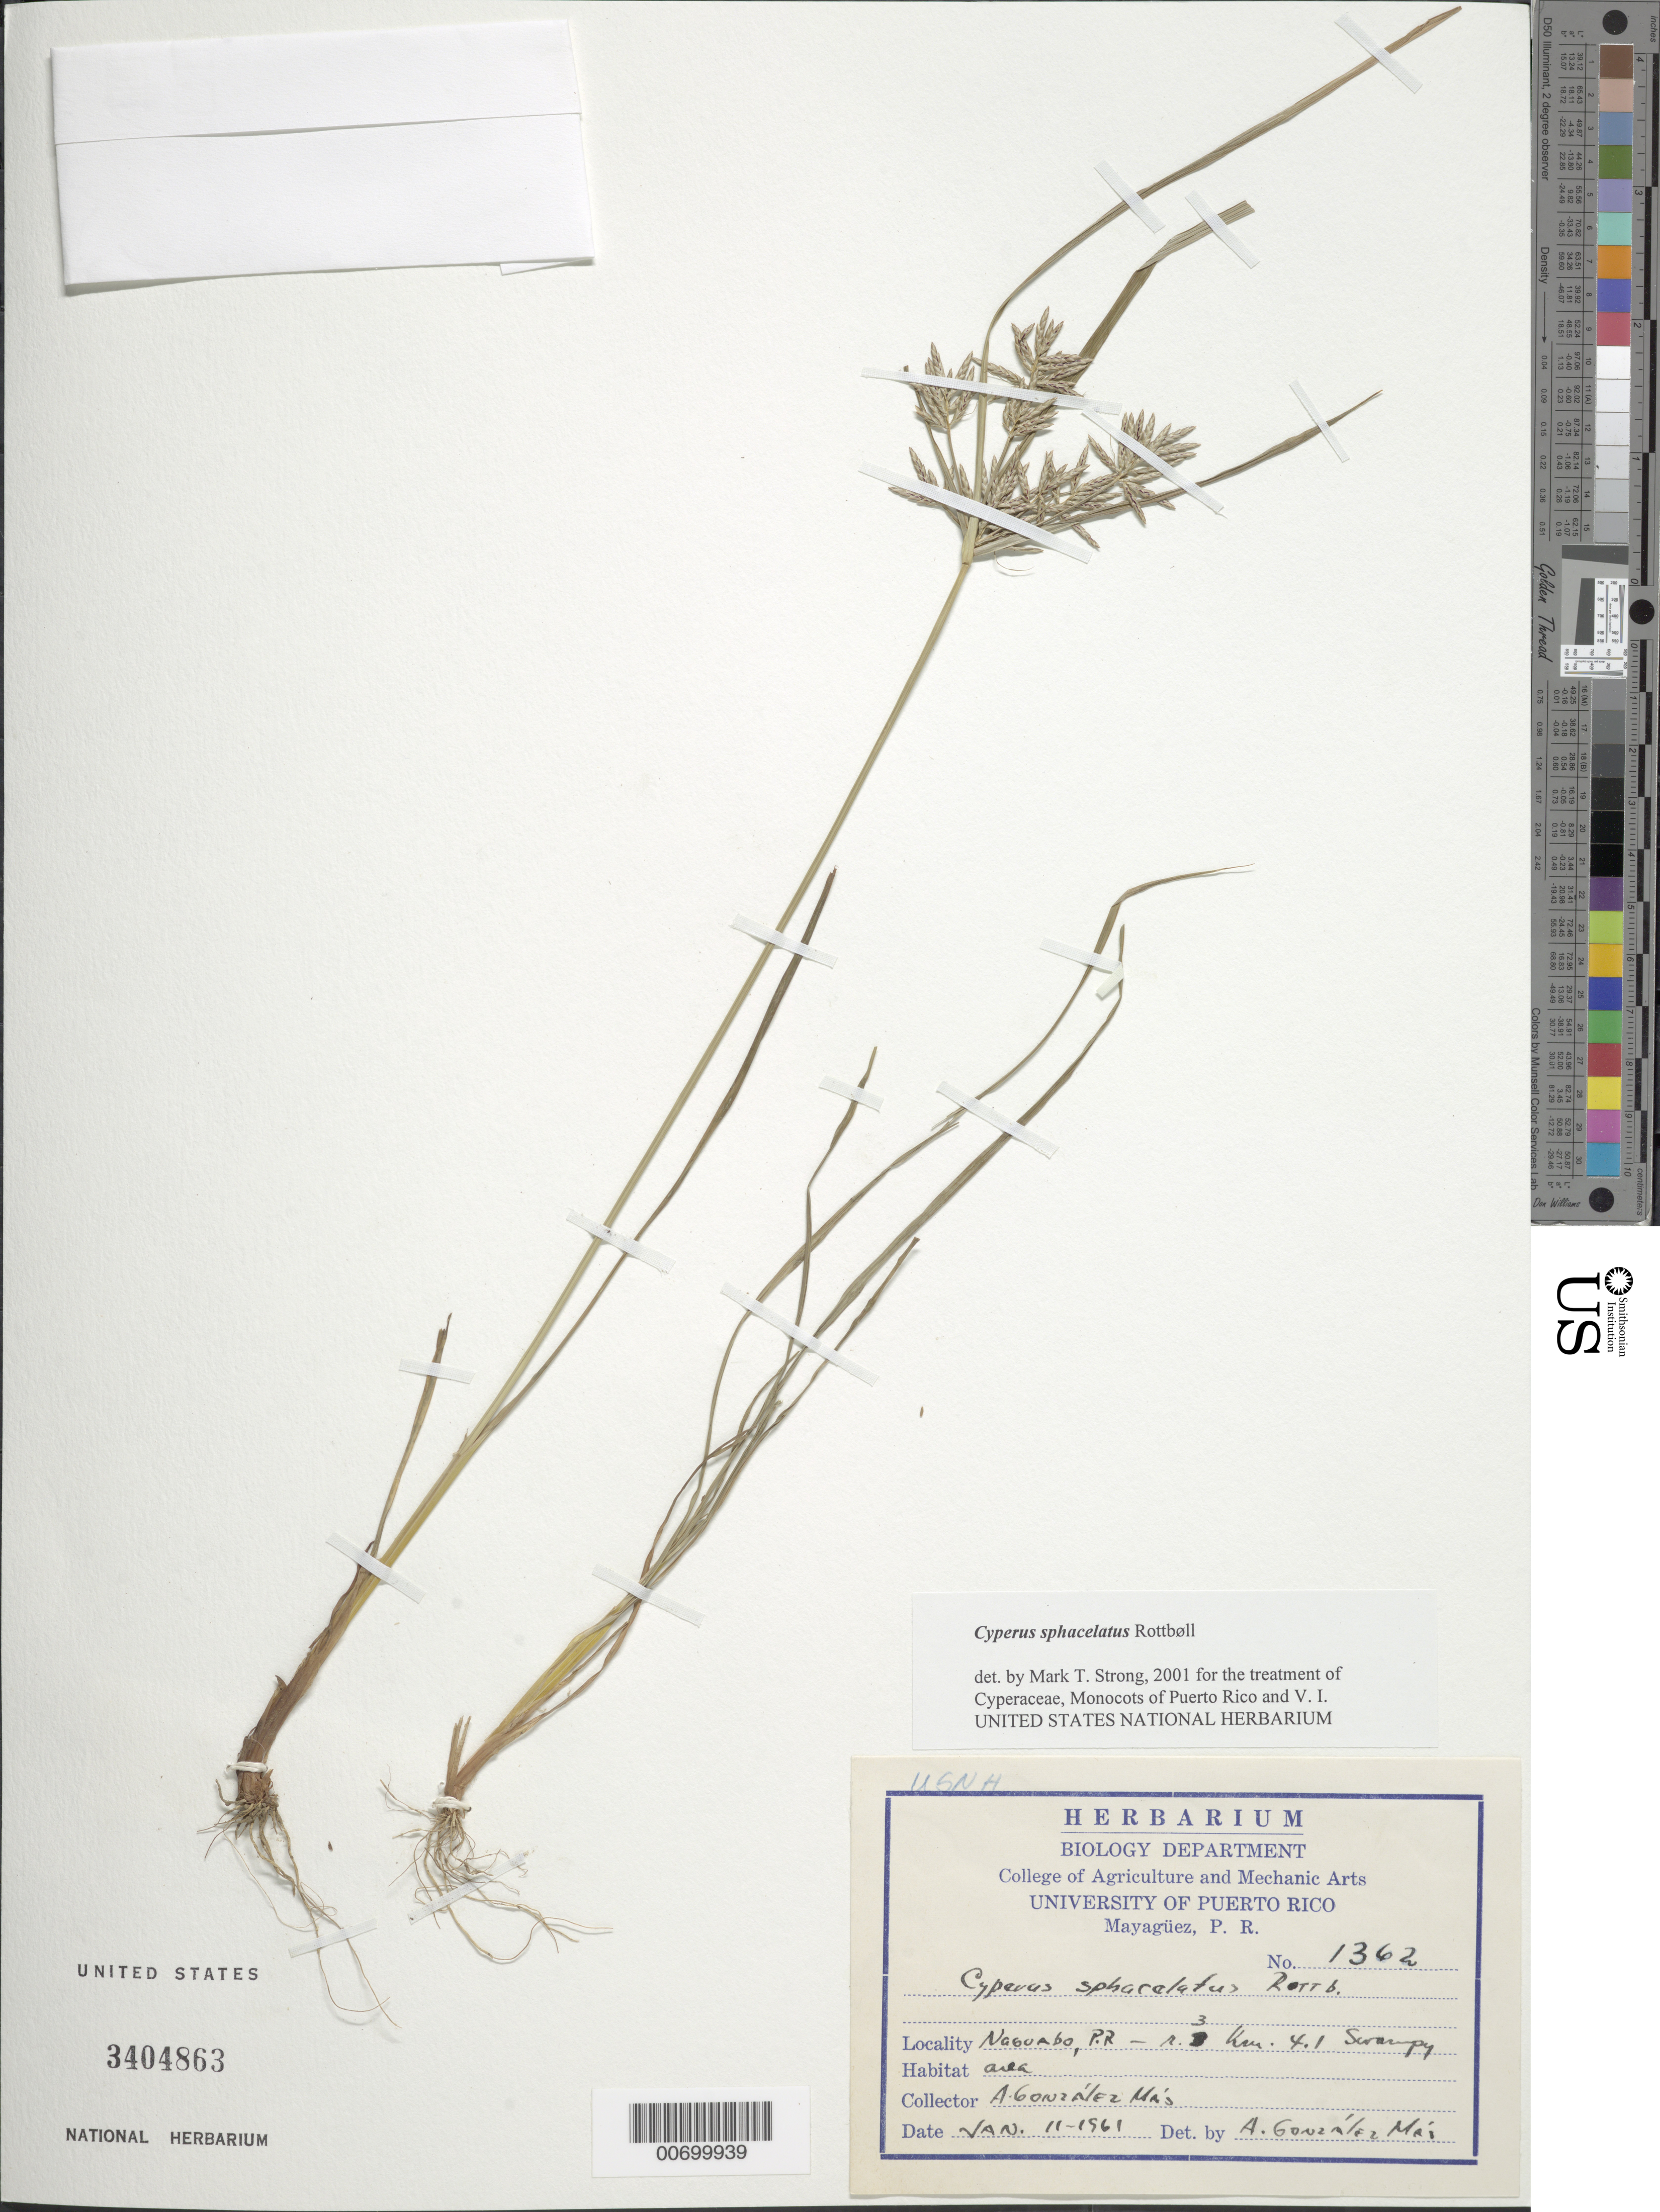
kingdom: Plantae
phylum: Tracheophyta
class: Liliopsida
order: Poales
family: Cyperaceae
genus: Cyperus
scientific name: Cyperus sphacelatus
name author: Rottb.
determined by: Strong, M. T., (US), Smithsonian Institution - National Museum of Natural History (UNITED STATES)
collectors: A. González Más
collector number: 1362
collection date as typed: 11 Jan 1961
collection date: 1961-01-11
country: Puerto Rico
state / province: Naguabo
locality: Naguabo: Rd. 3, km 4.1.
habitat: Swampy area.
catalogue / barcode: US 3404863